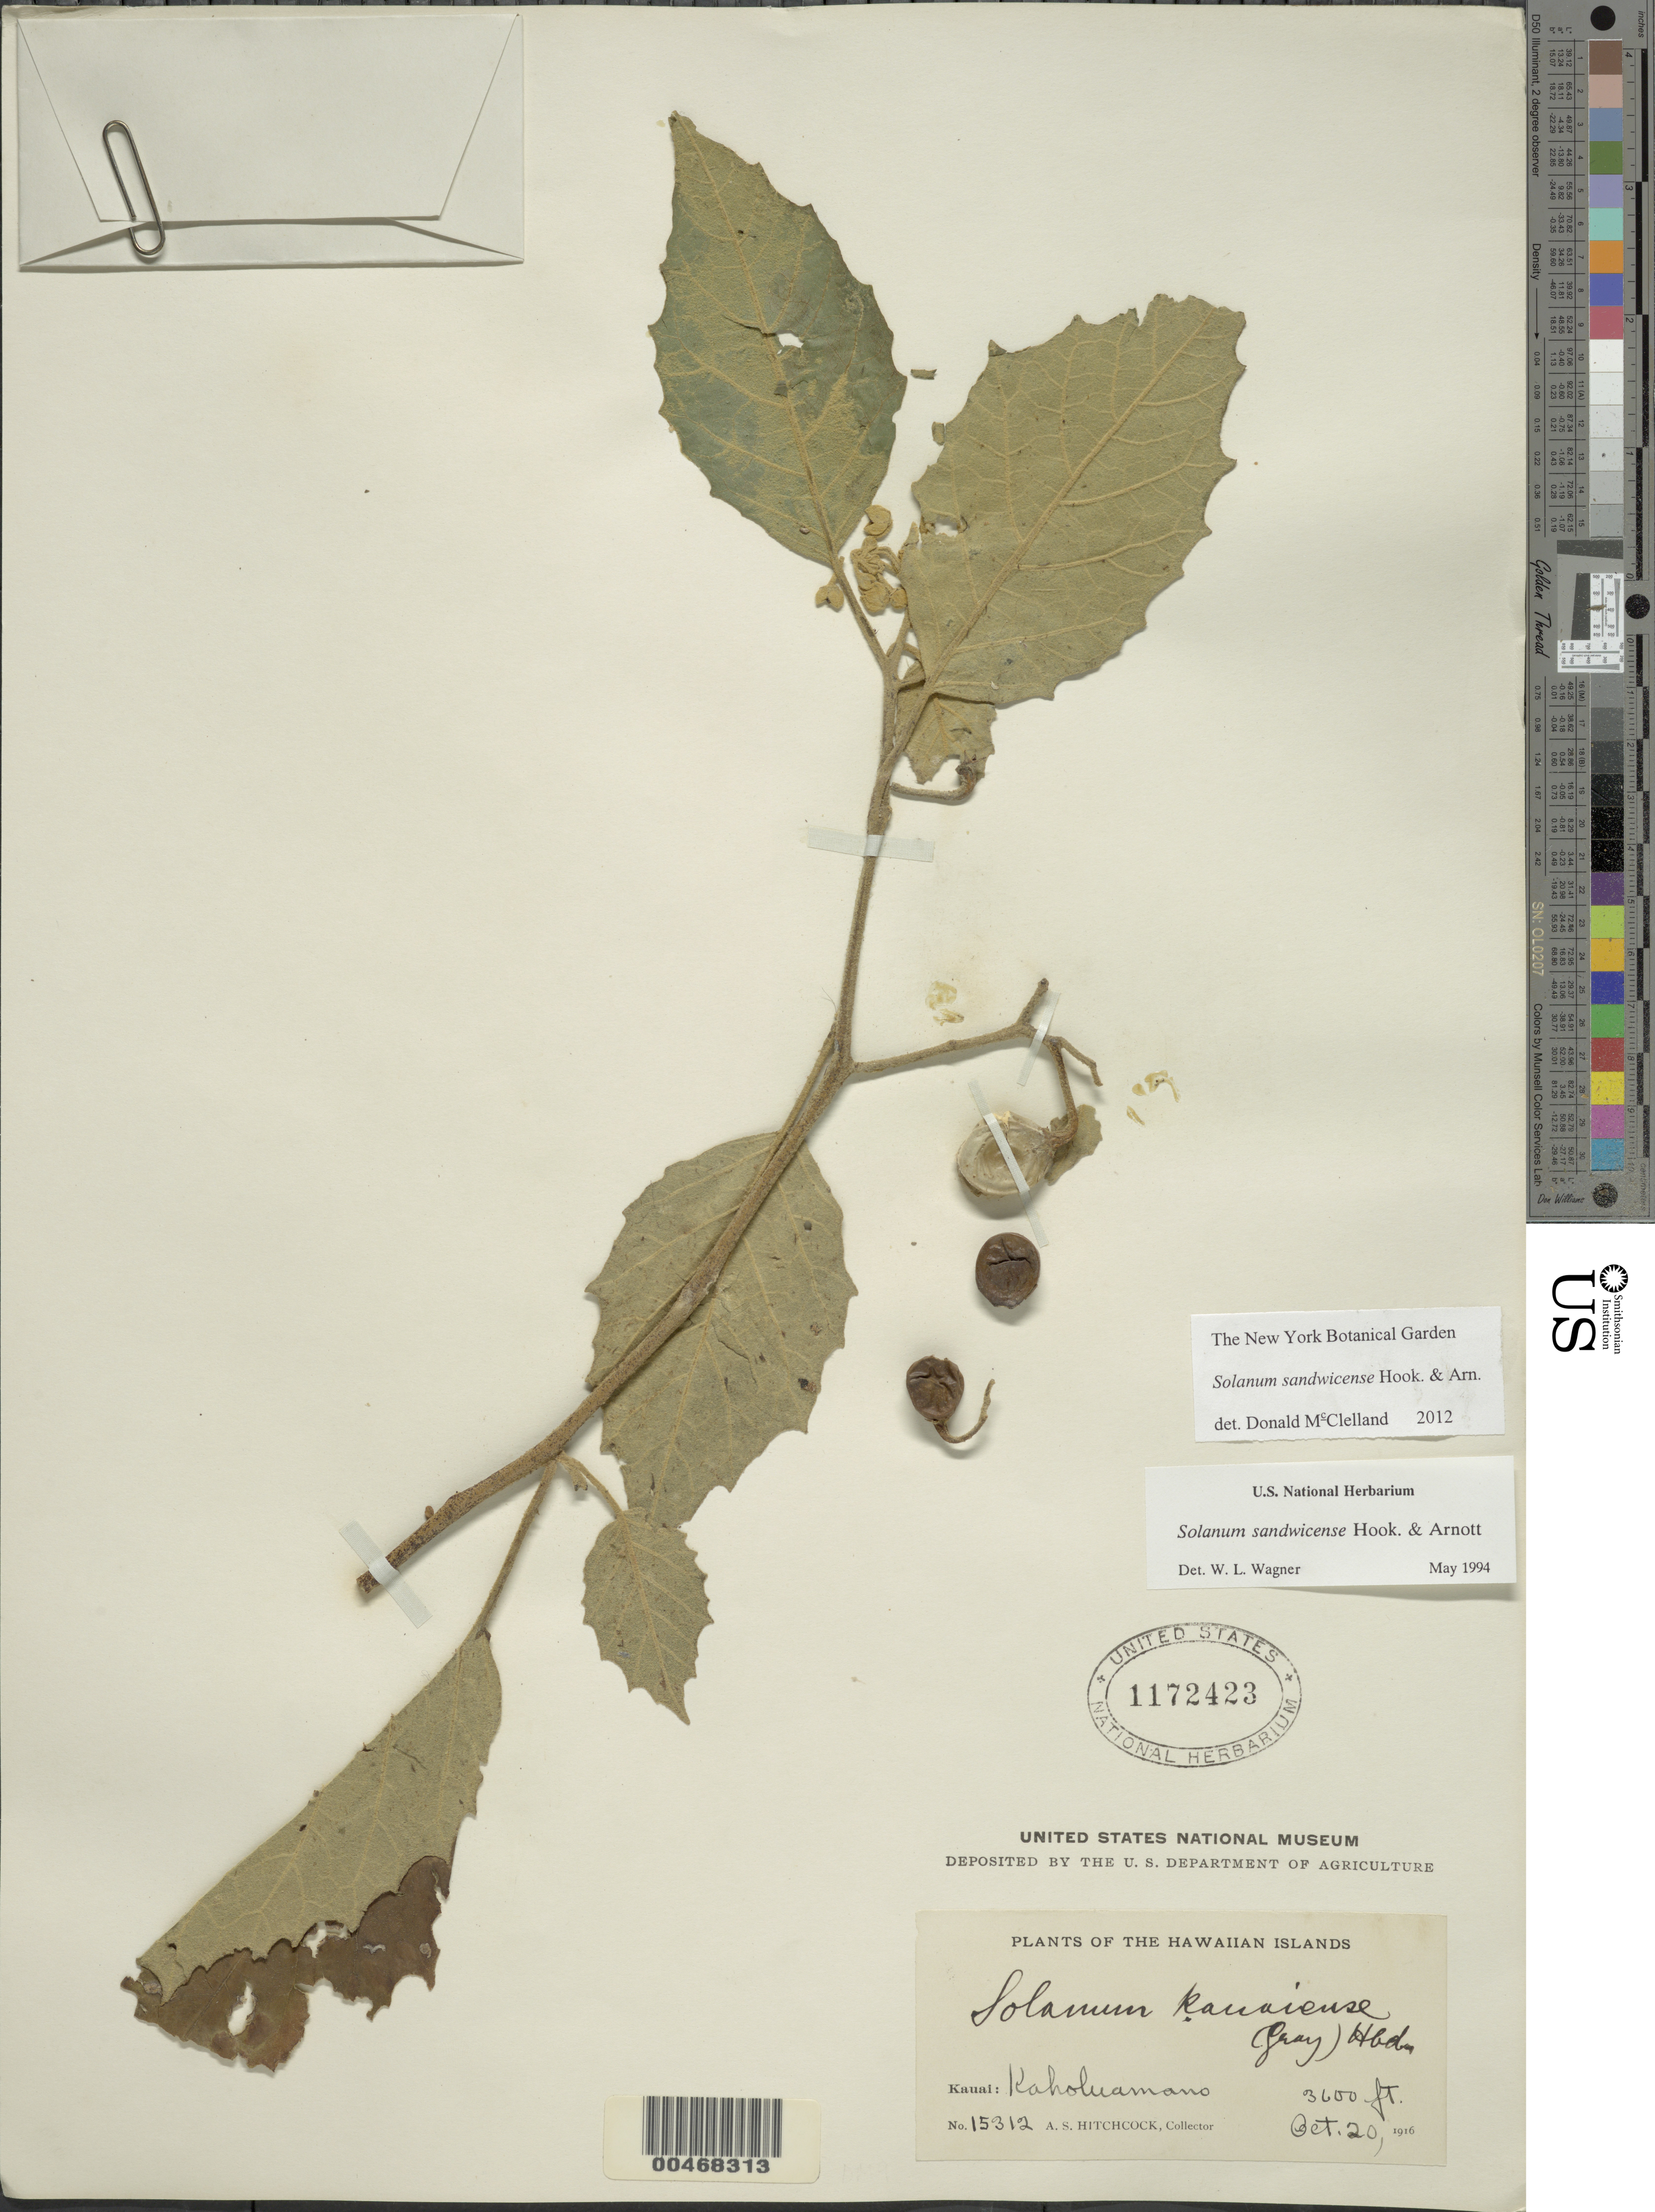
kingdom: Plantae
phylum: Tracheophyta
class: Magnoliopsida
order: Solanales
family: Solanaceae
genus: Solanum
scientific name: Solanum sandwicense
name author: Hook. & Arn.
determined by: Wagner, W. L., (BOT), Smithsonian Institution - National Museum of Natural History (UNITED STATES)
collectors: A. S. Hitchcock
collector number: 15312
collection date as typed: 20 Oct 1916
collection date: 1916-10-20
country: United States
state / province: Hawaii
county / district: Kauai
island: Kaua'i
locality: Kaholuamano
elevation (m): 1097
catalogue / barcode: US 1172423